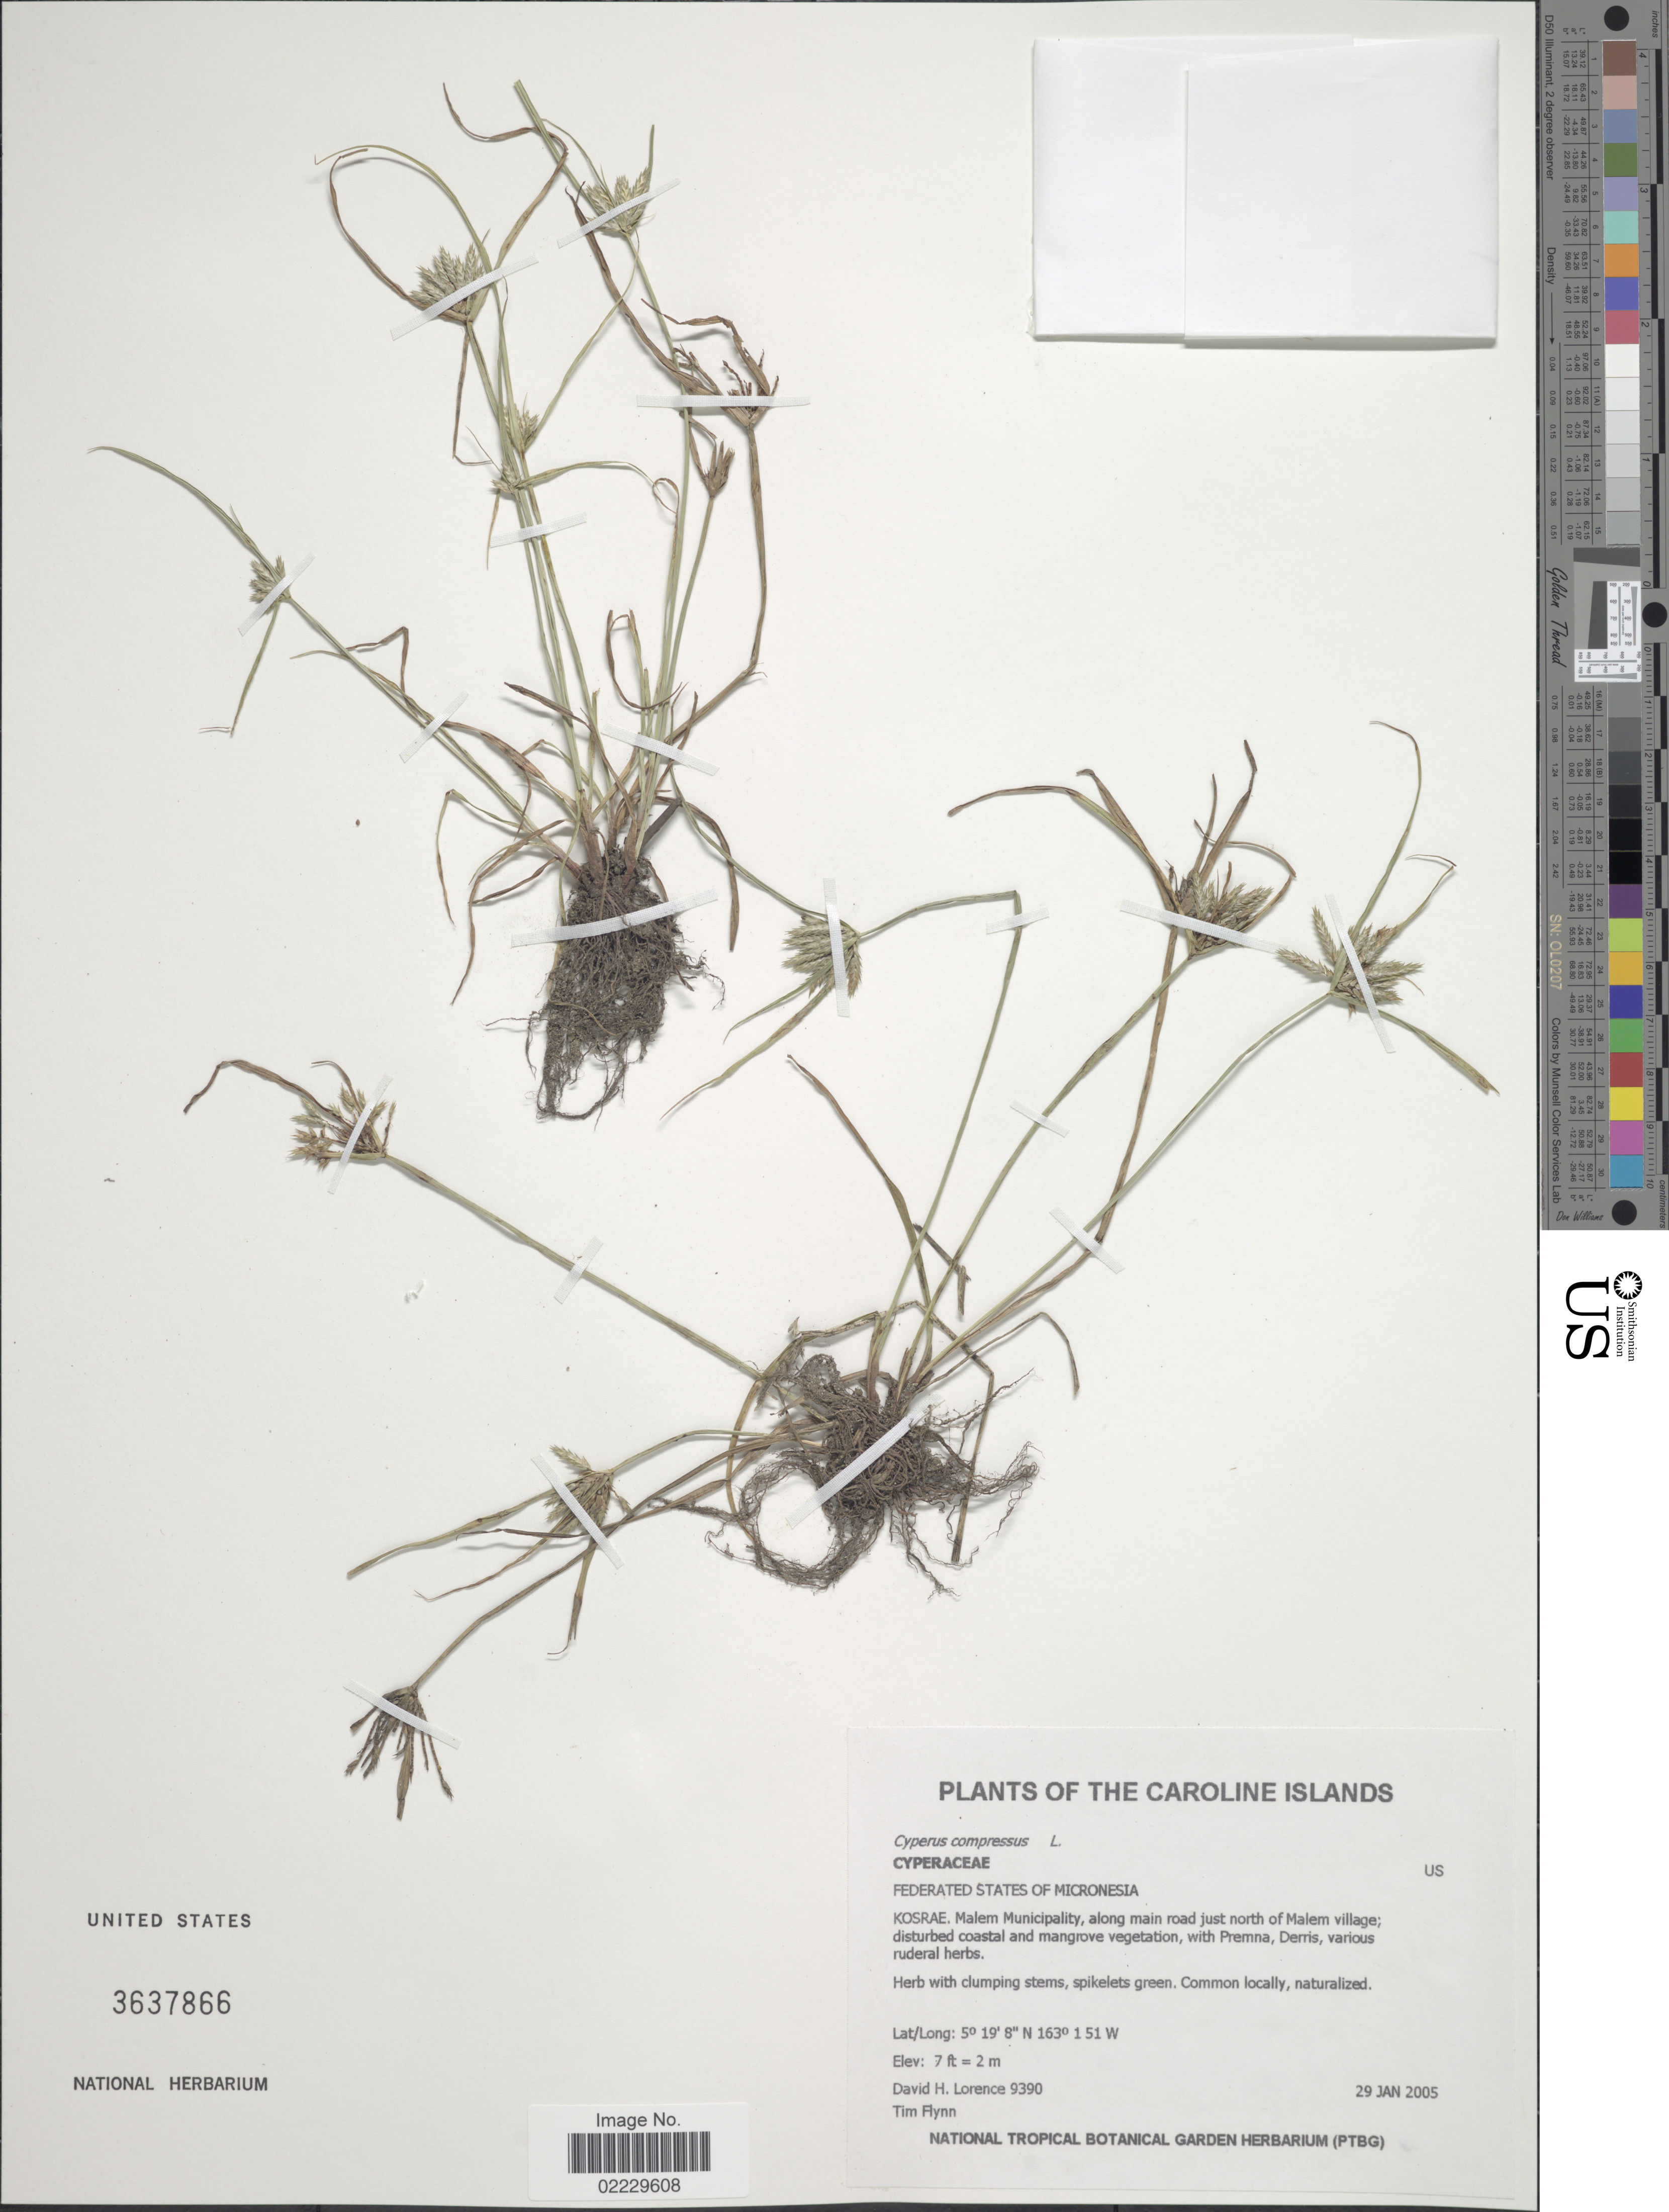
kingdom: Plantae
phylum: Tracheophyta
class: Liliopsida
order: Poales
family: Cyperaceae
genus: Cyperus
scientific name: Cyperus compressus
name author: L.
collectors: D. Lorence & T. Flynn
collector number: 9390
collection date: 2005-01-29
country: Micronesia, Federated States of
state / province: Kosrae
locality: The Caroline Islands, Federated Stateso of Micronesia, Malem Municipality, along main road just north of Malem village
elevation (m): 2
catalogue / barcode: US 3637866